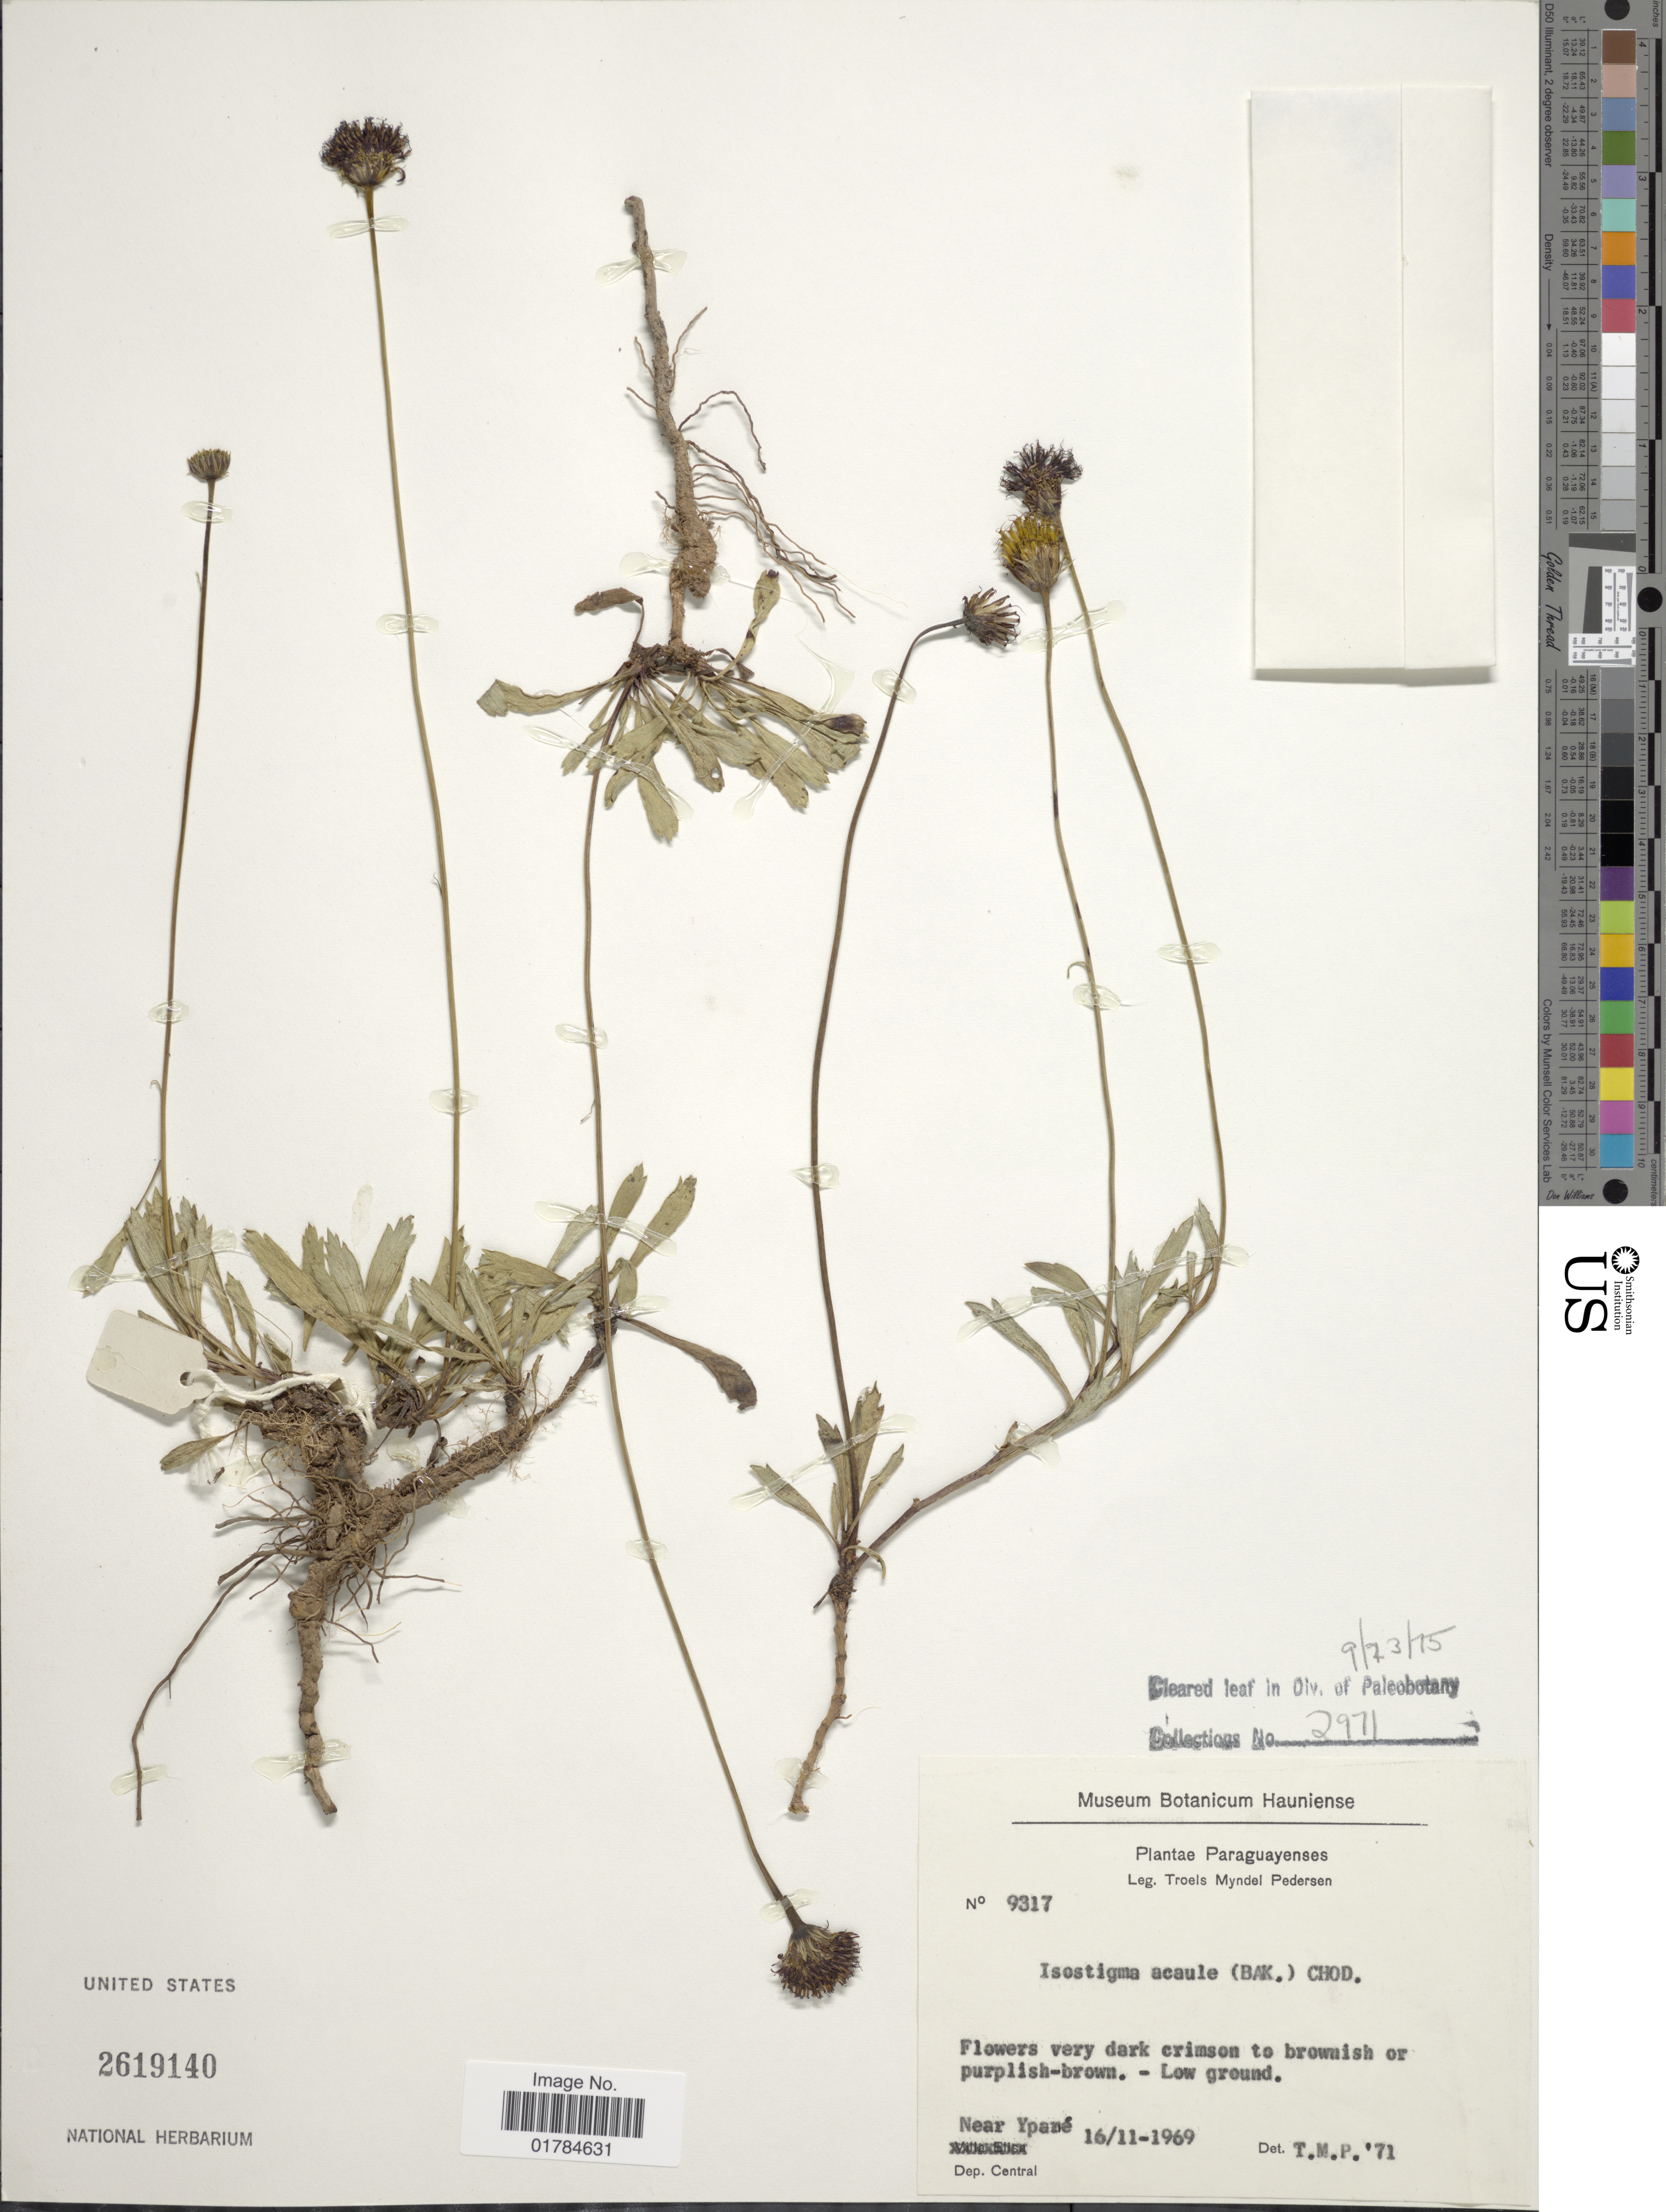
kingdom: Plantae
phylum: Tracheophyta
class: Magnoliopsida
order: Asterales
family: Asteraceae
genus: Isostigma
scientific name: Isostigma acuale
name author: Baker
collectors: T. Pederson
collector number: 9317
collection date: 1969-11-16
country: Paraguay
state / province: Central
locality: Near Ypane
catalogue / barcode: US 2619140